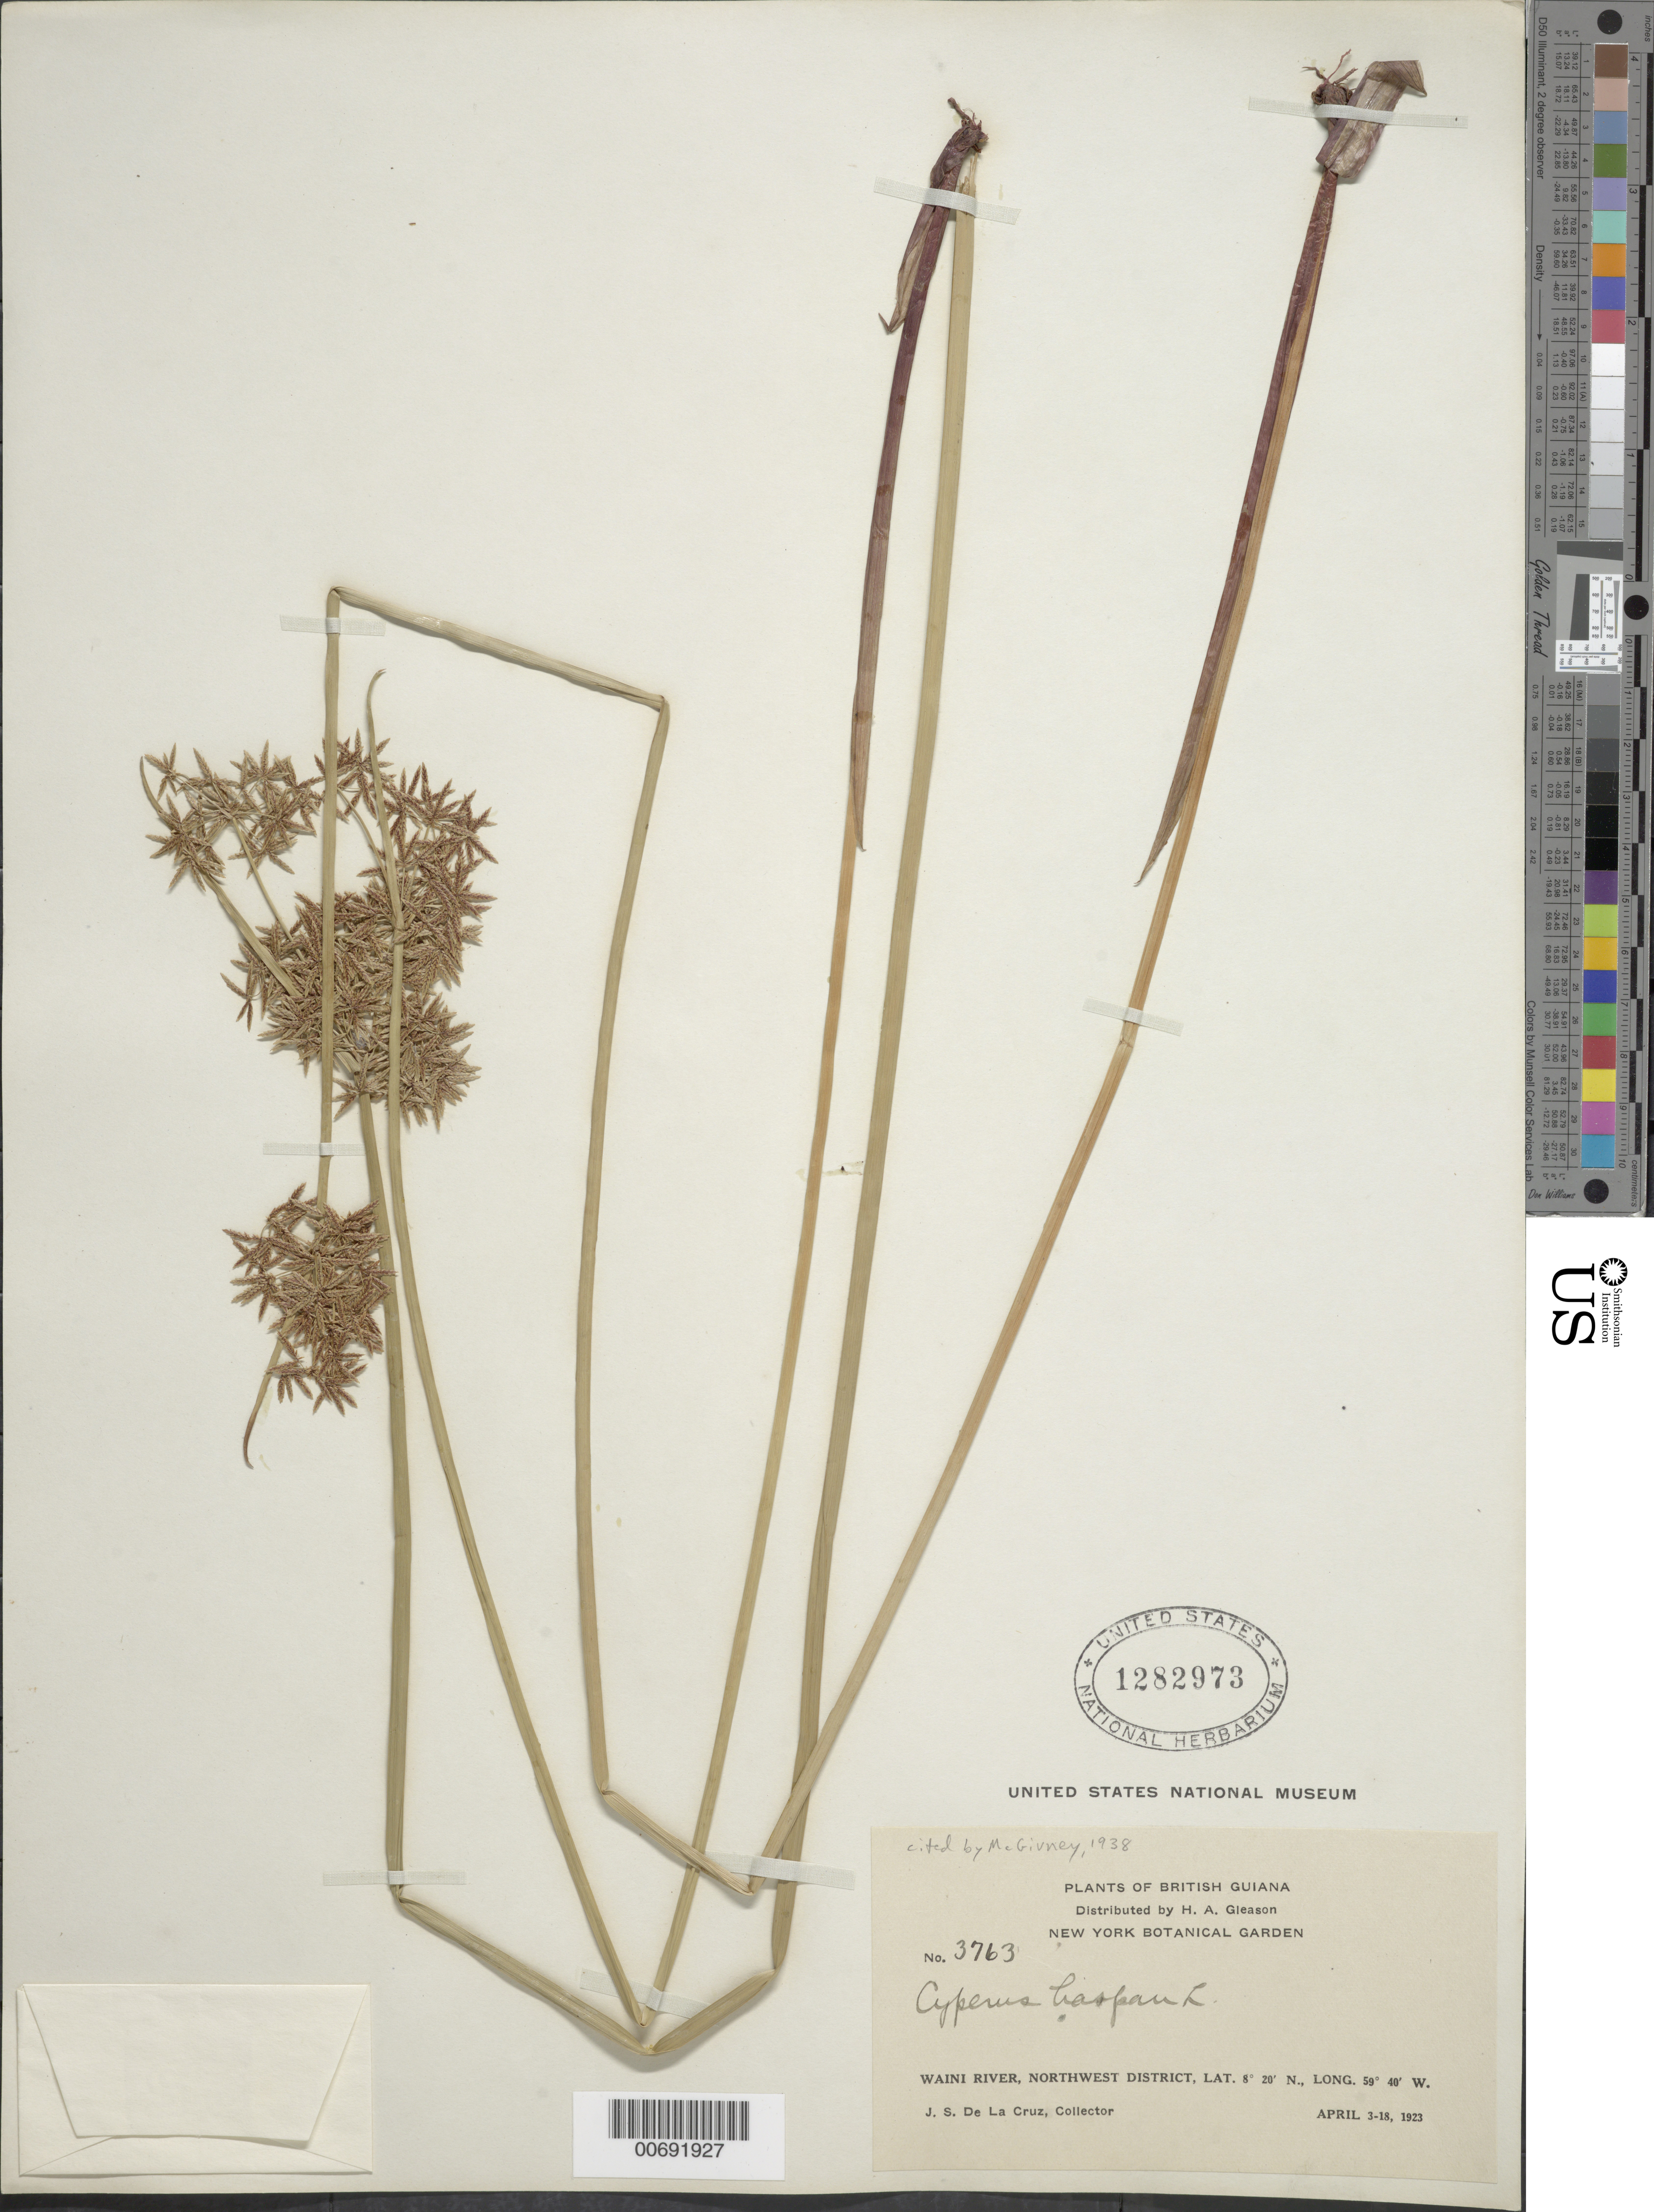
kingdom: Plantae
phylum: Tracheophyta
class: Liliopsida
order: Poales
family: Cyperaceae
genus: Cyperus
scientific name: Cyperus haspan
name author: L.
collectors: J. S. de la Cruz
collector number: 3763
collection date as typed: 3-Apr-23 to 18-Apr-23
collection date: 1923-04-03/1923-04-18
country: Guyana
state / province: Barima-Waini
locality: Waini R., NW District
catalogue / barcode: US 1282973